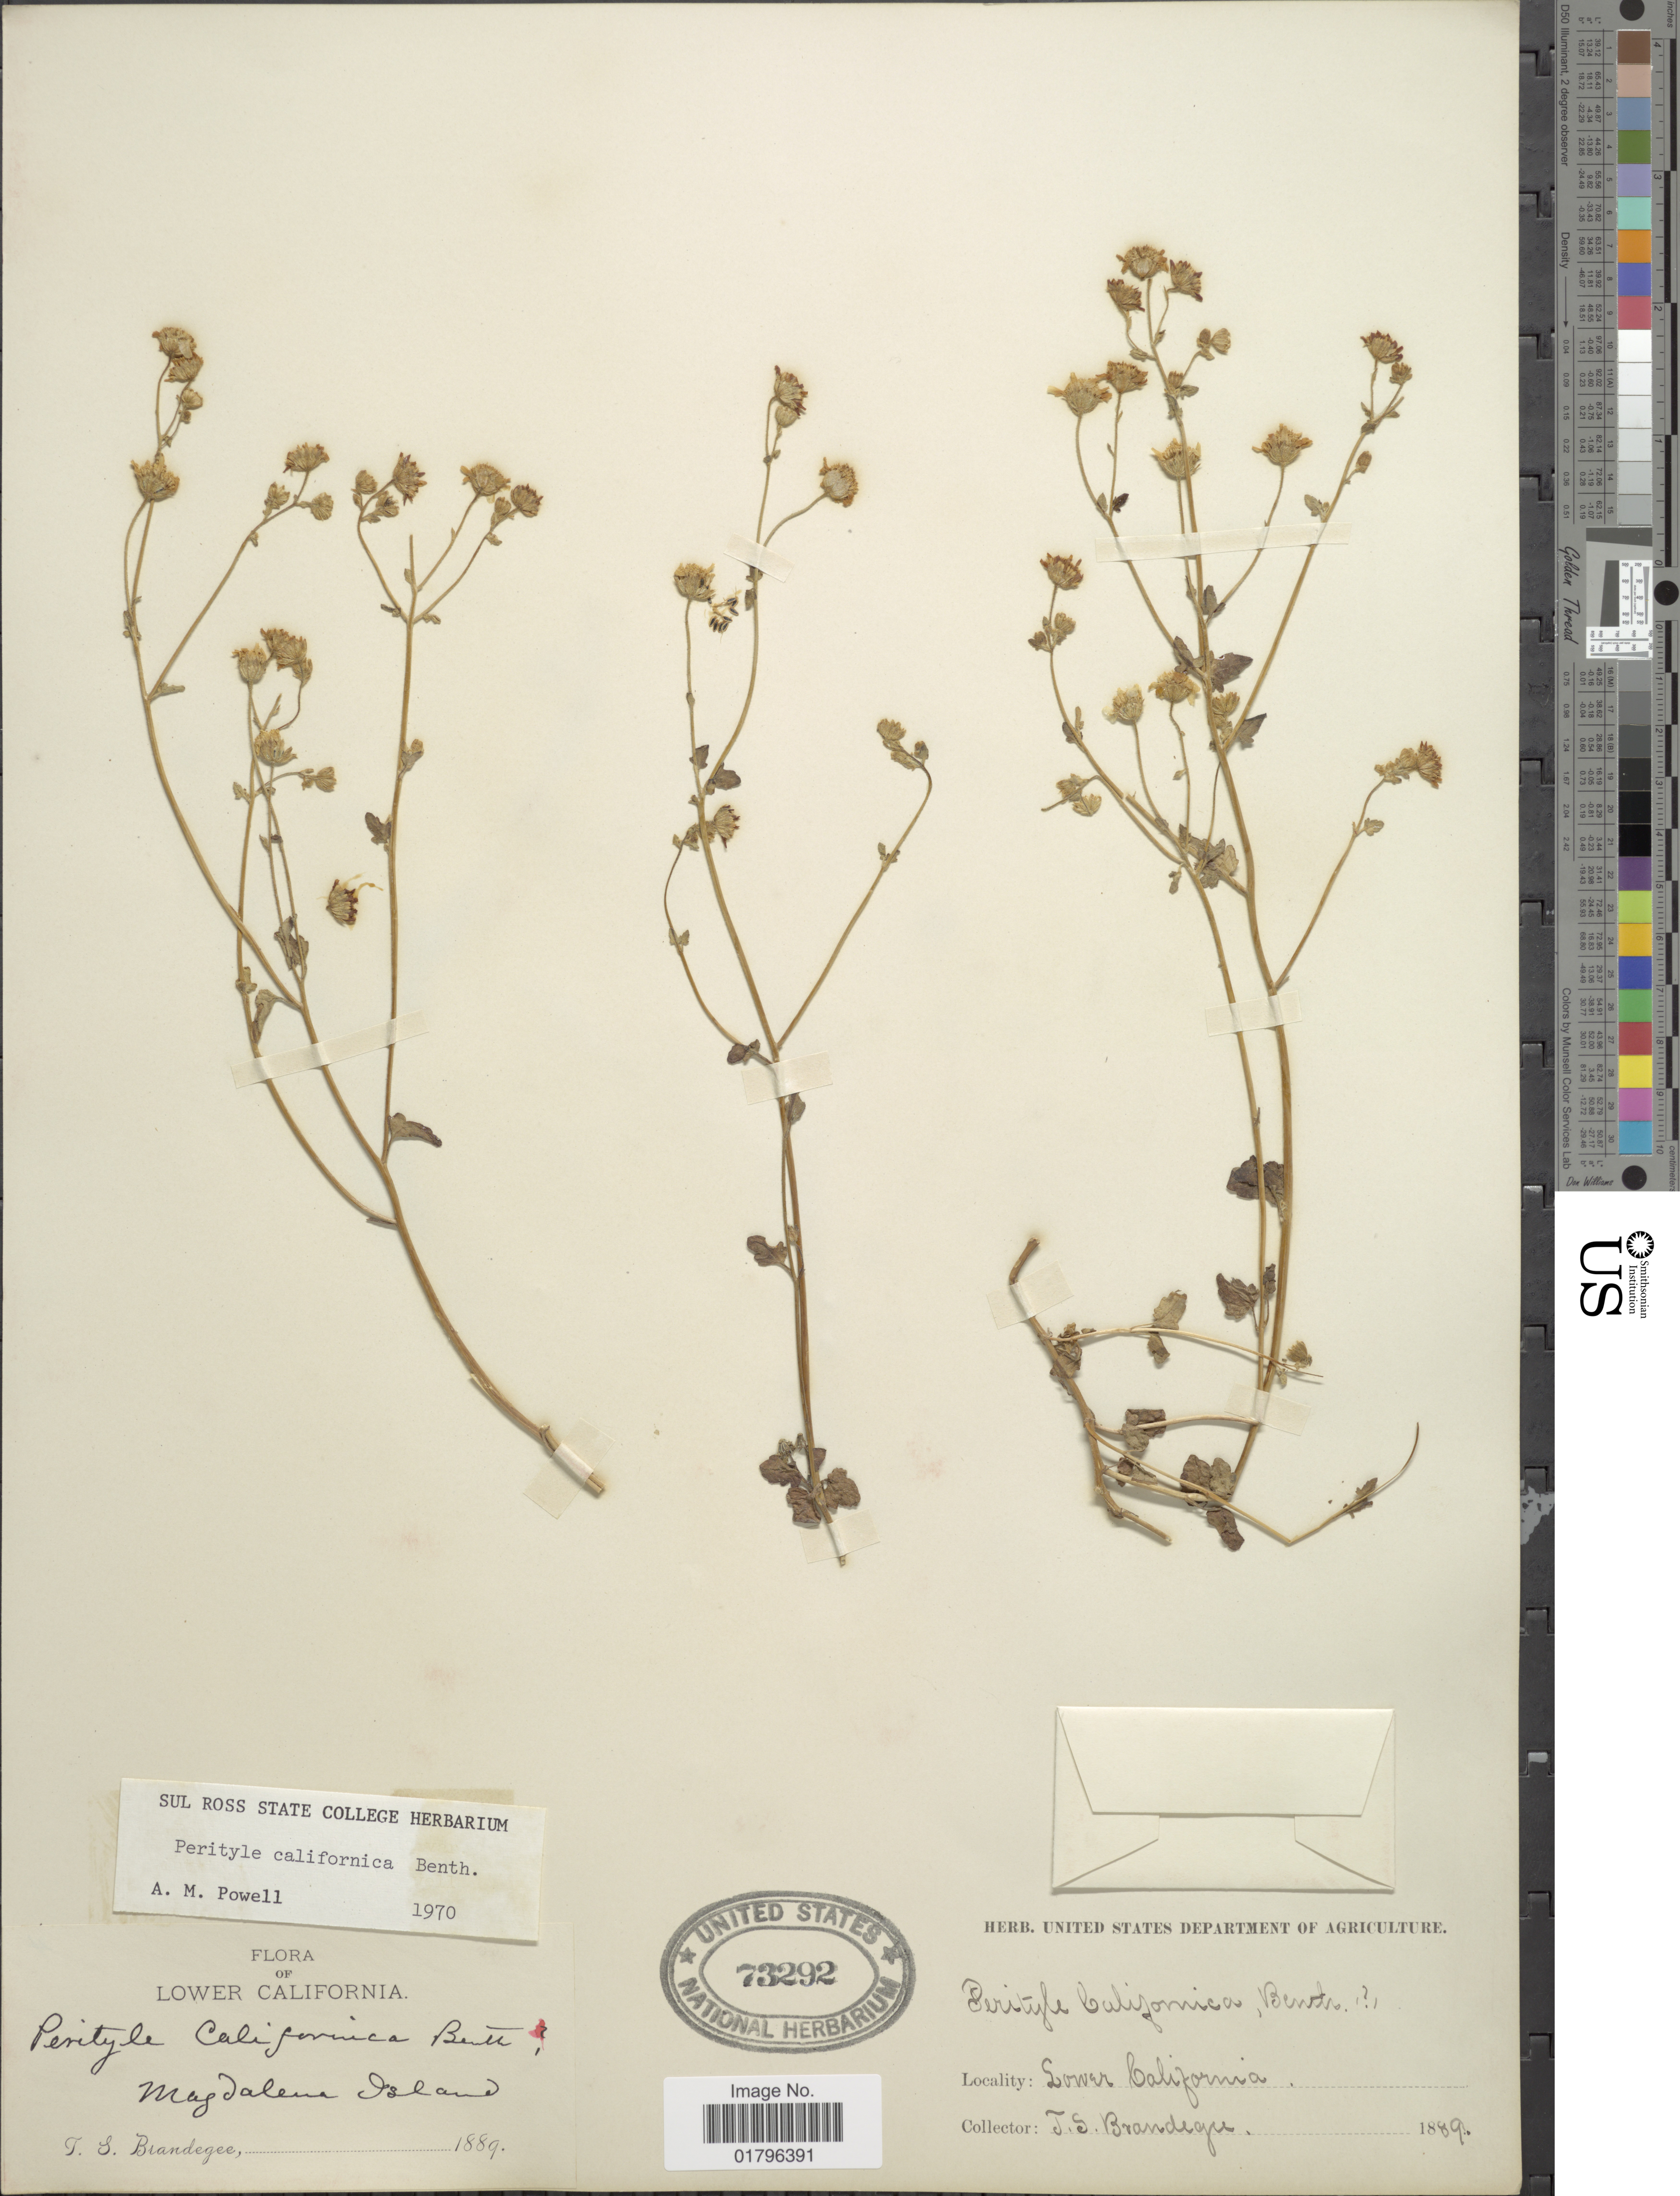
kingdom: Plantae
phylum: Tracheophyta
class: Magnoliopsida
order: Asterales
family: Asteraceae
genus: Perityle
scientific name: Perityle californica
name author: Benth.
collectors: T. S. Brandegee (herbarium)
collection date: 1889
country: Mexico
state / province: Baja California Sur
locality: Lower California, Magdalena Island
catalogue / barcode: US 73292